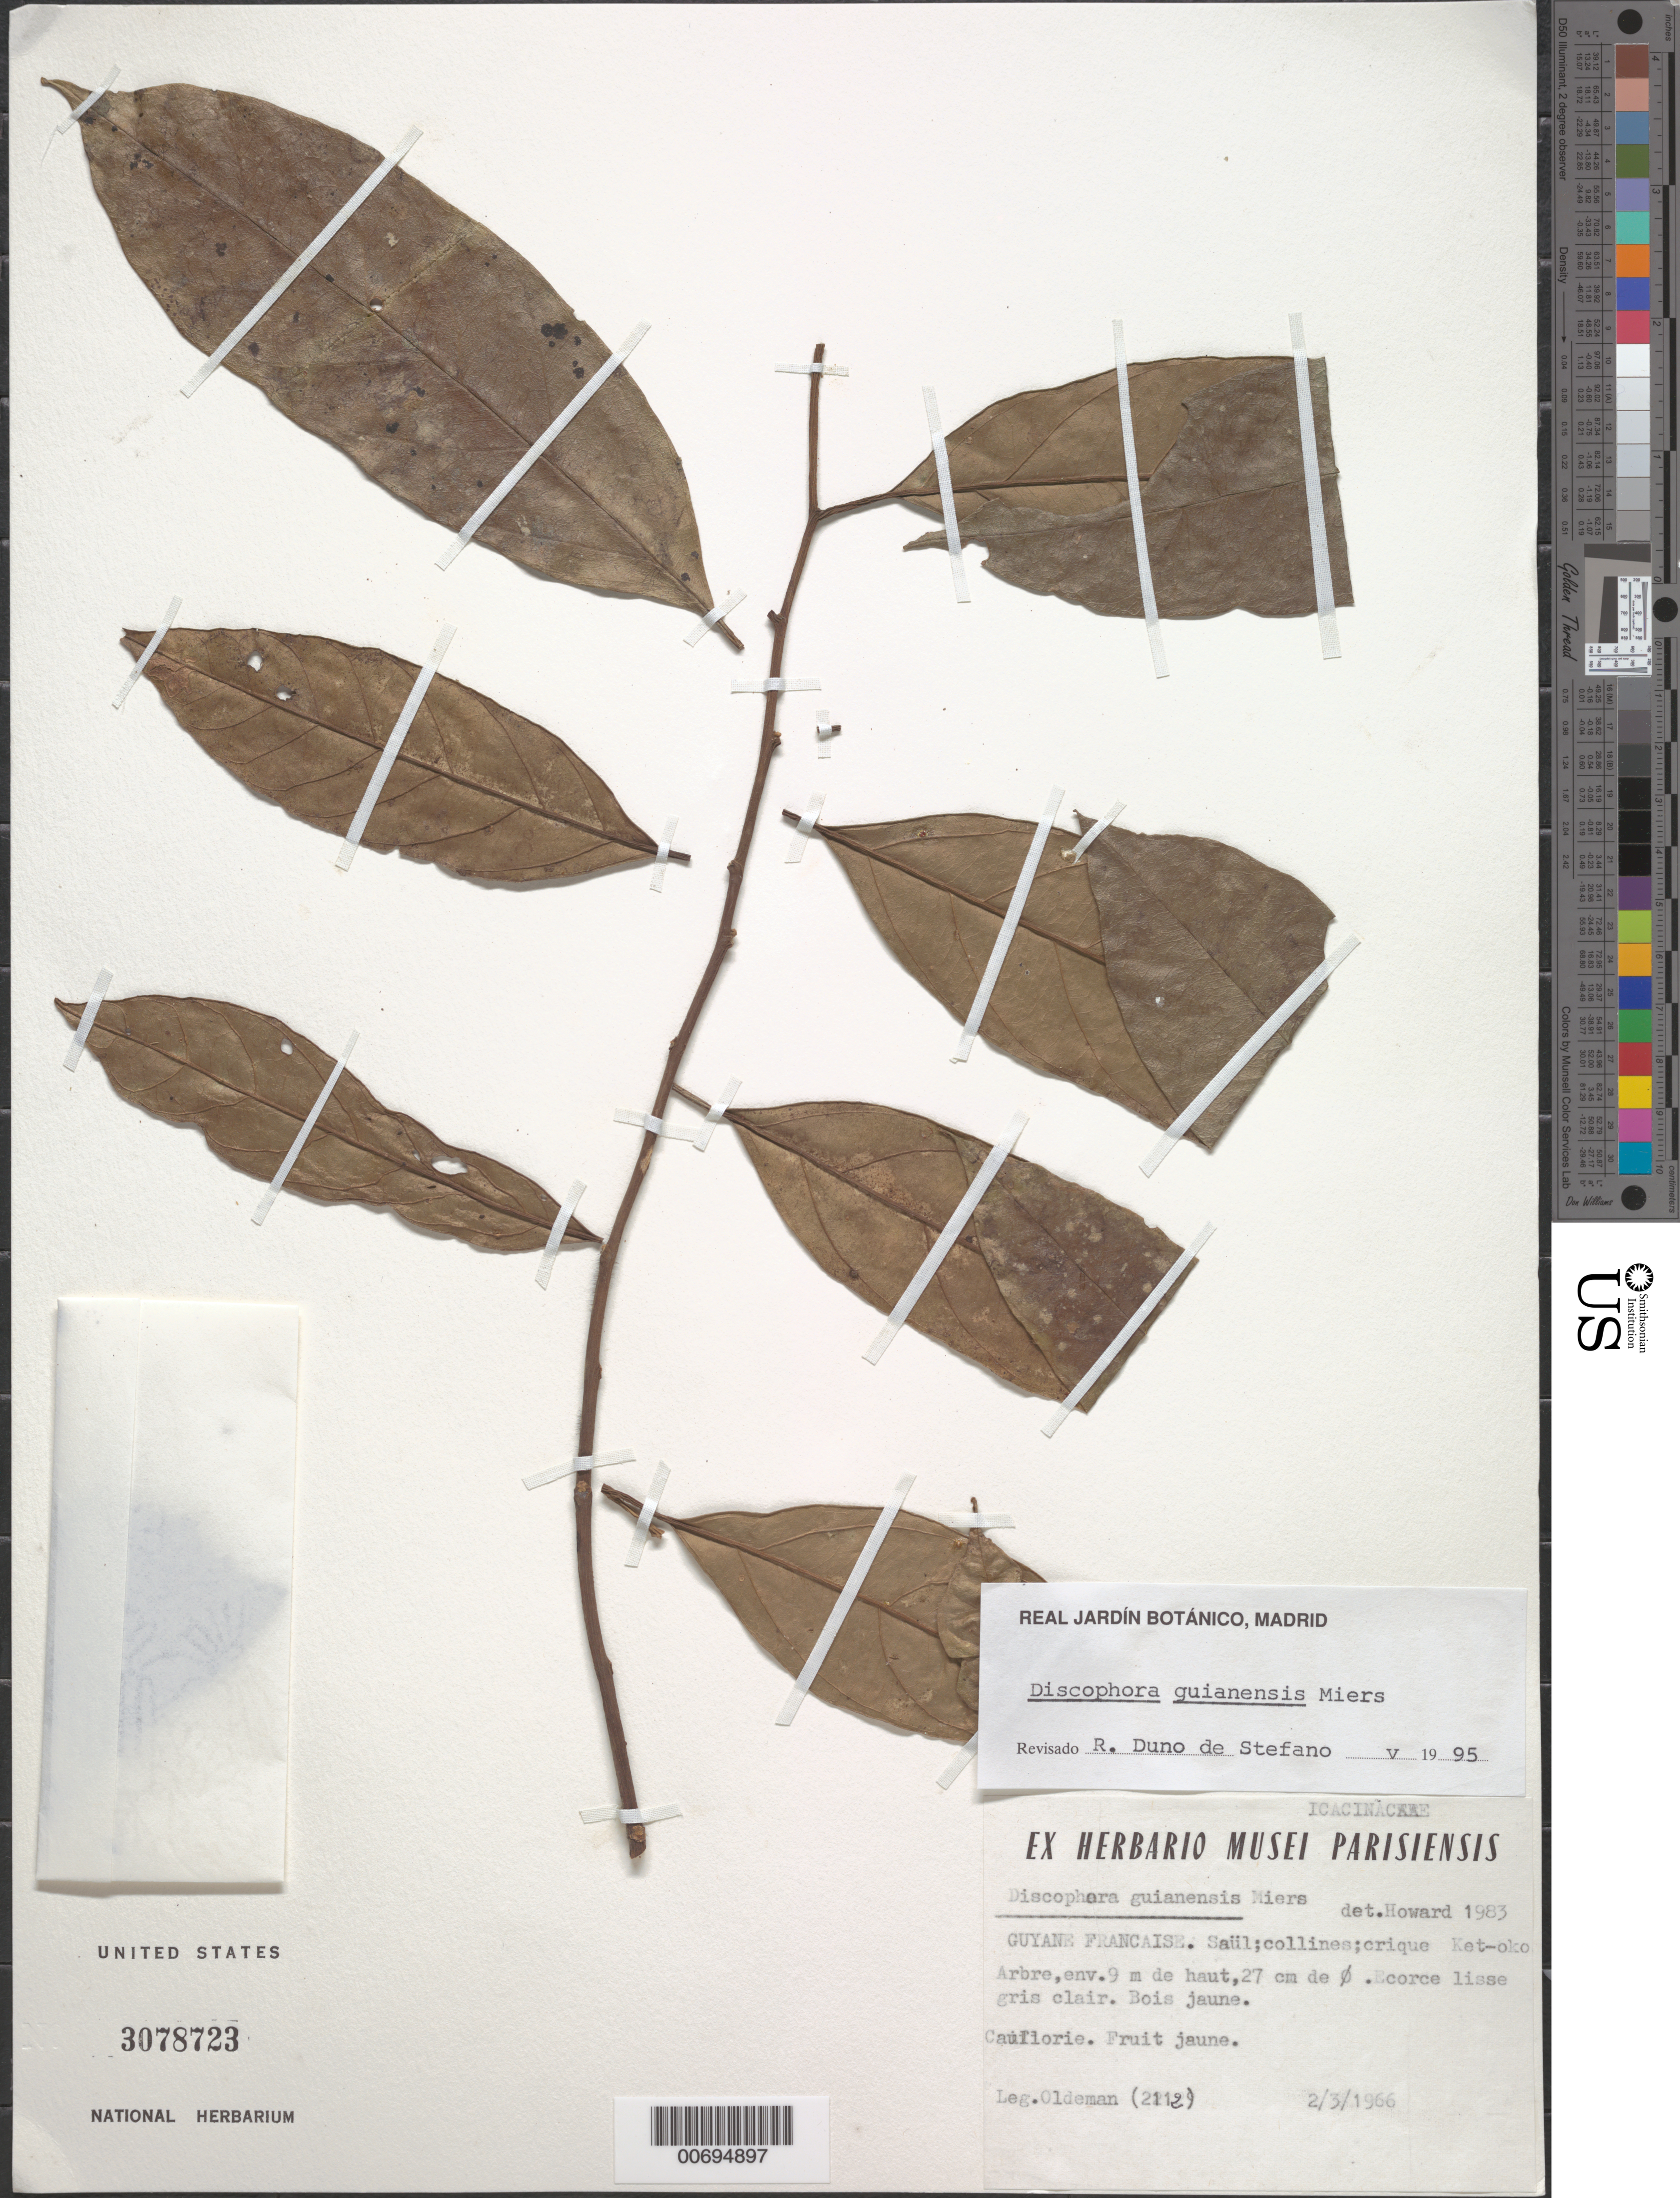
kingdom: Plantae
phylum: Tracheophyta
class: Magnoliopsida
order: Cardiopteridales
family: Stemonuraceae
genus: Discophora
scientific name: Discophora guianensis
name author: Miers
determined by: Duno de Stefano, R.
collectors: R. Oldeman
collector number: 2112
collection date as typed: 2-Mar-66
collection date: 1966-03-02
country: French Guiana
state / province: Saint-Laurent-du-Maroni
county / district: Saül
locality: Crique Ket-oko, NE de Saül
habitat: Montagne, collines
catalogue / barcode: US 3078723